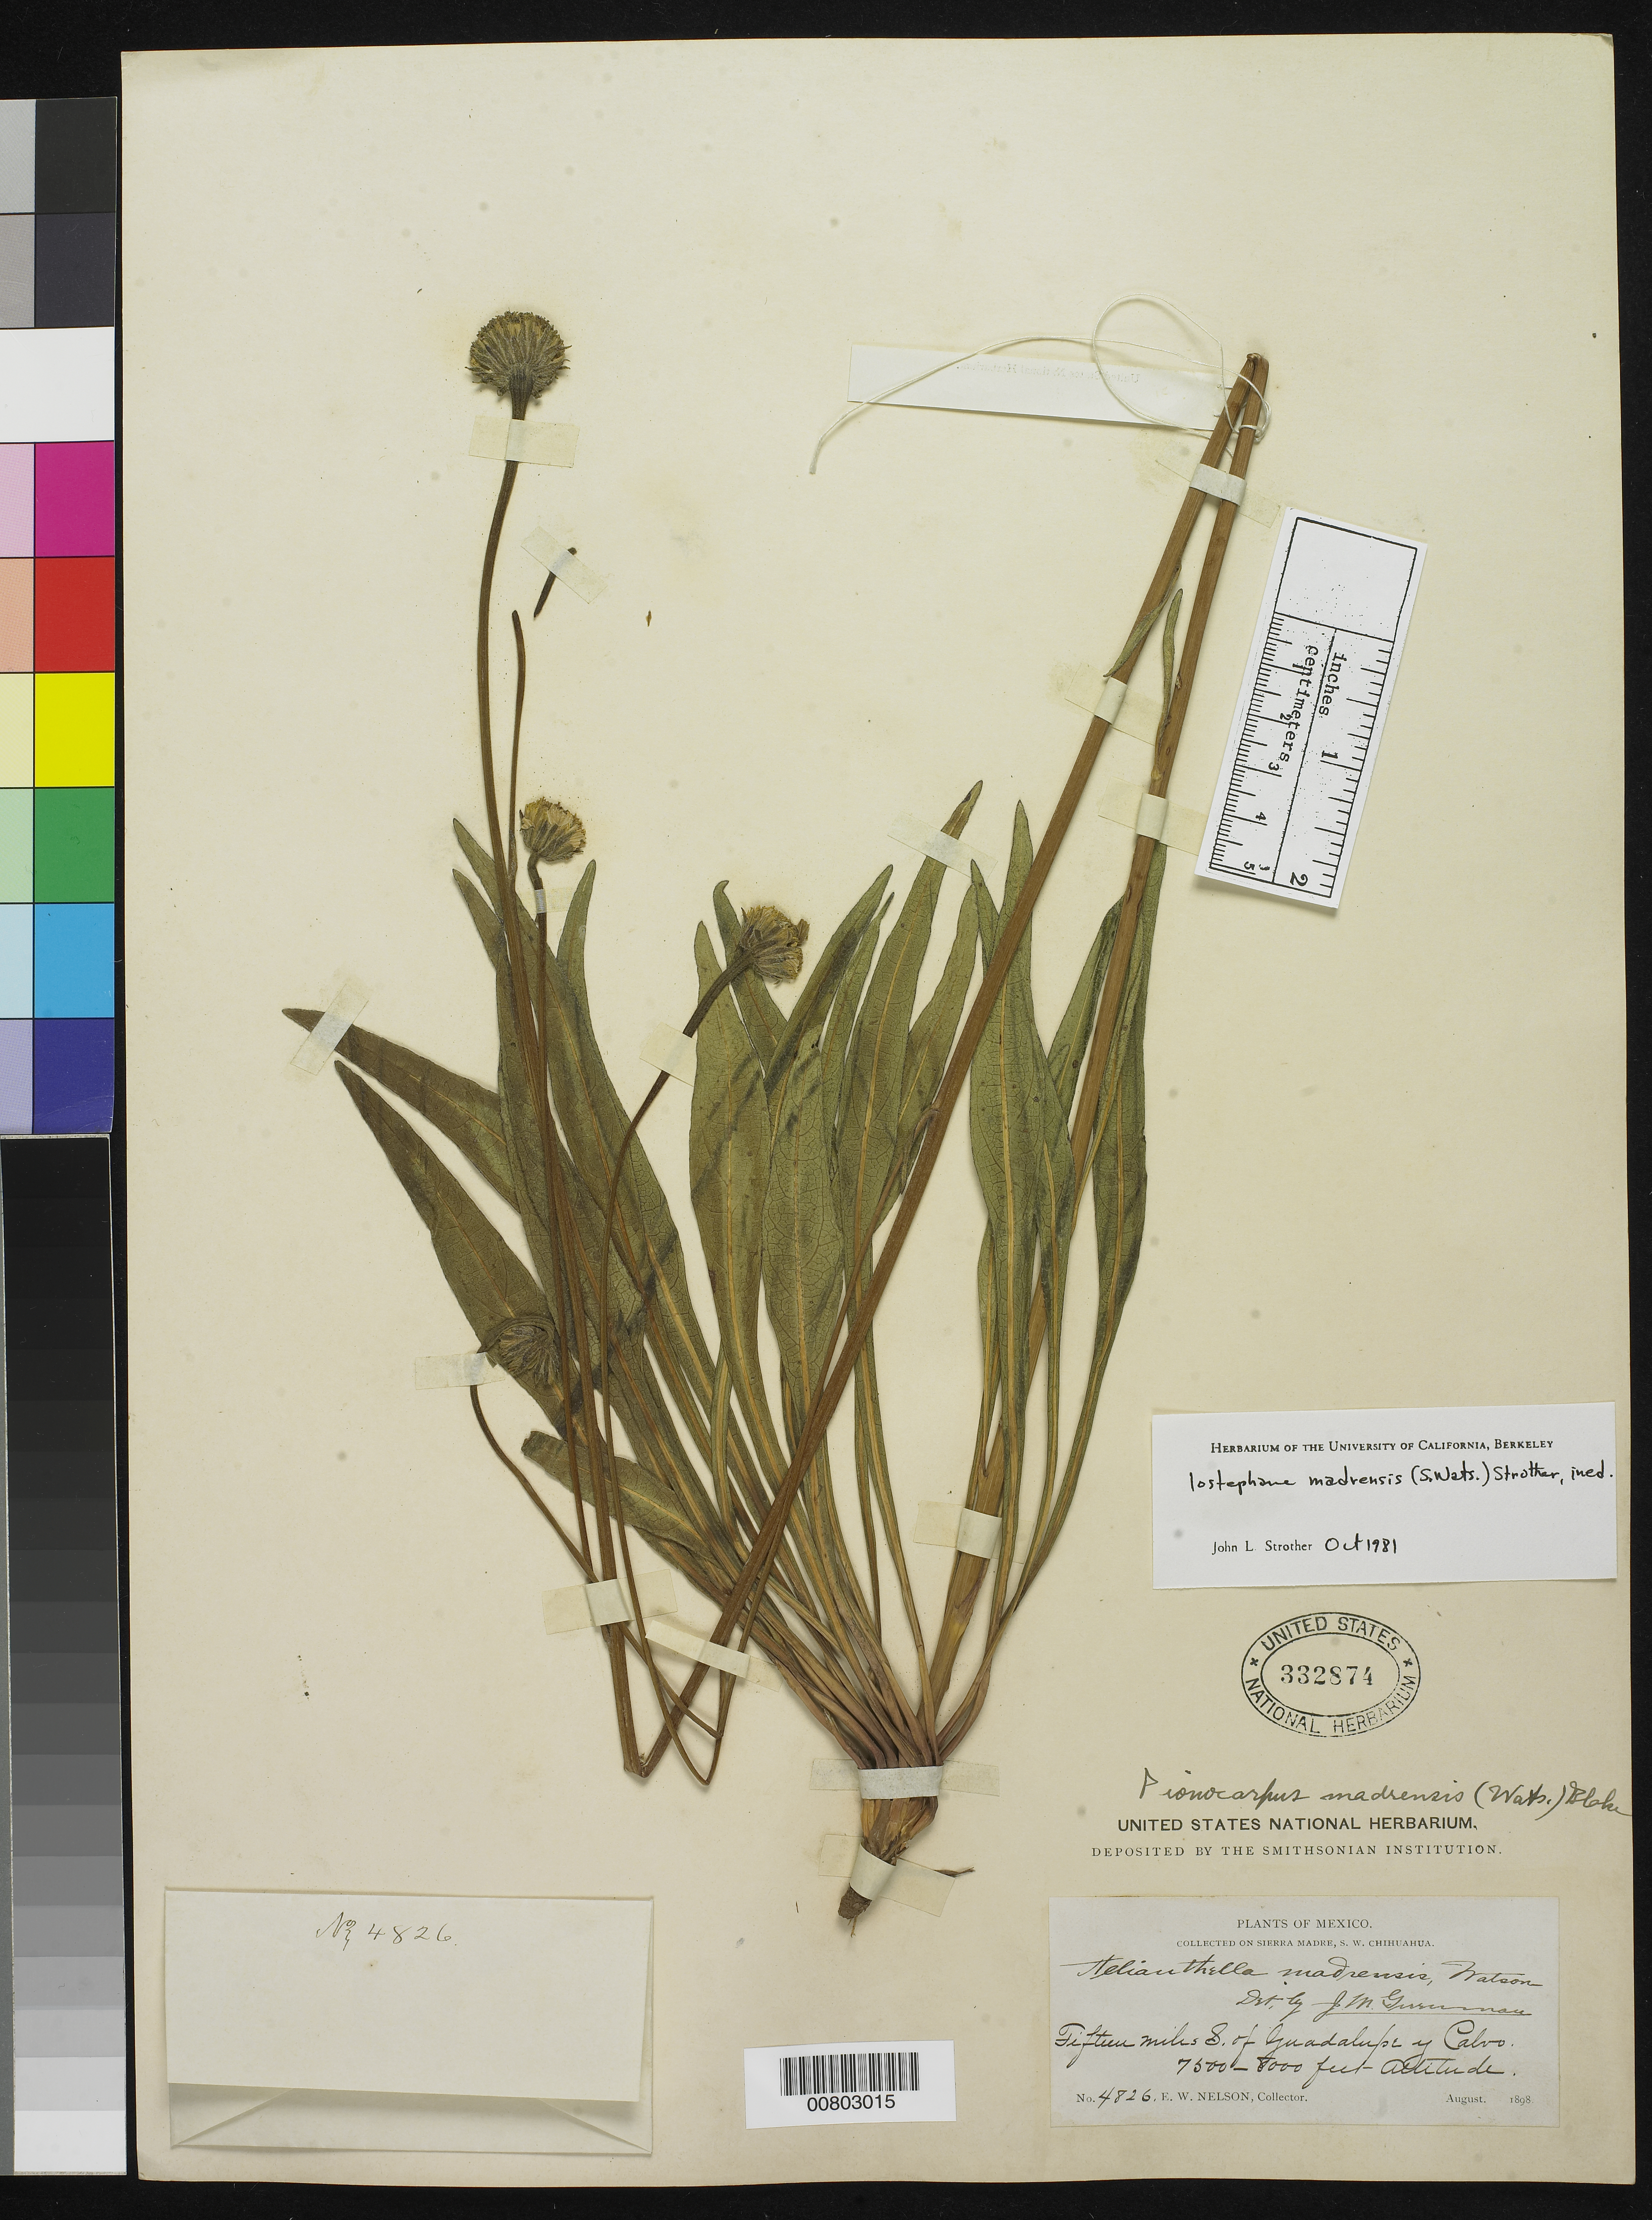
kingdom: Plantae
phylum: Tracheophyta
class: Magnoliopsida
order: Asterales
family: Asteraceae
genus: Iostephane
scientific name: Iostephane madrensis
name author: (S. Watson) Strother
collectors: E. W. Nelson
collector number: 4826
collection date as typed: Aug 1898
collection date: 1898-08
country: Mexico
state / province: Chihuahua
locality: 15 miles S of Guadalupe y Calvo, Chihuahua.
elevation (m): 2286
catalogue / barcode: US 332874